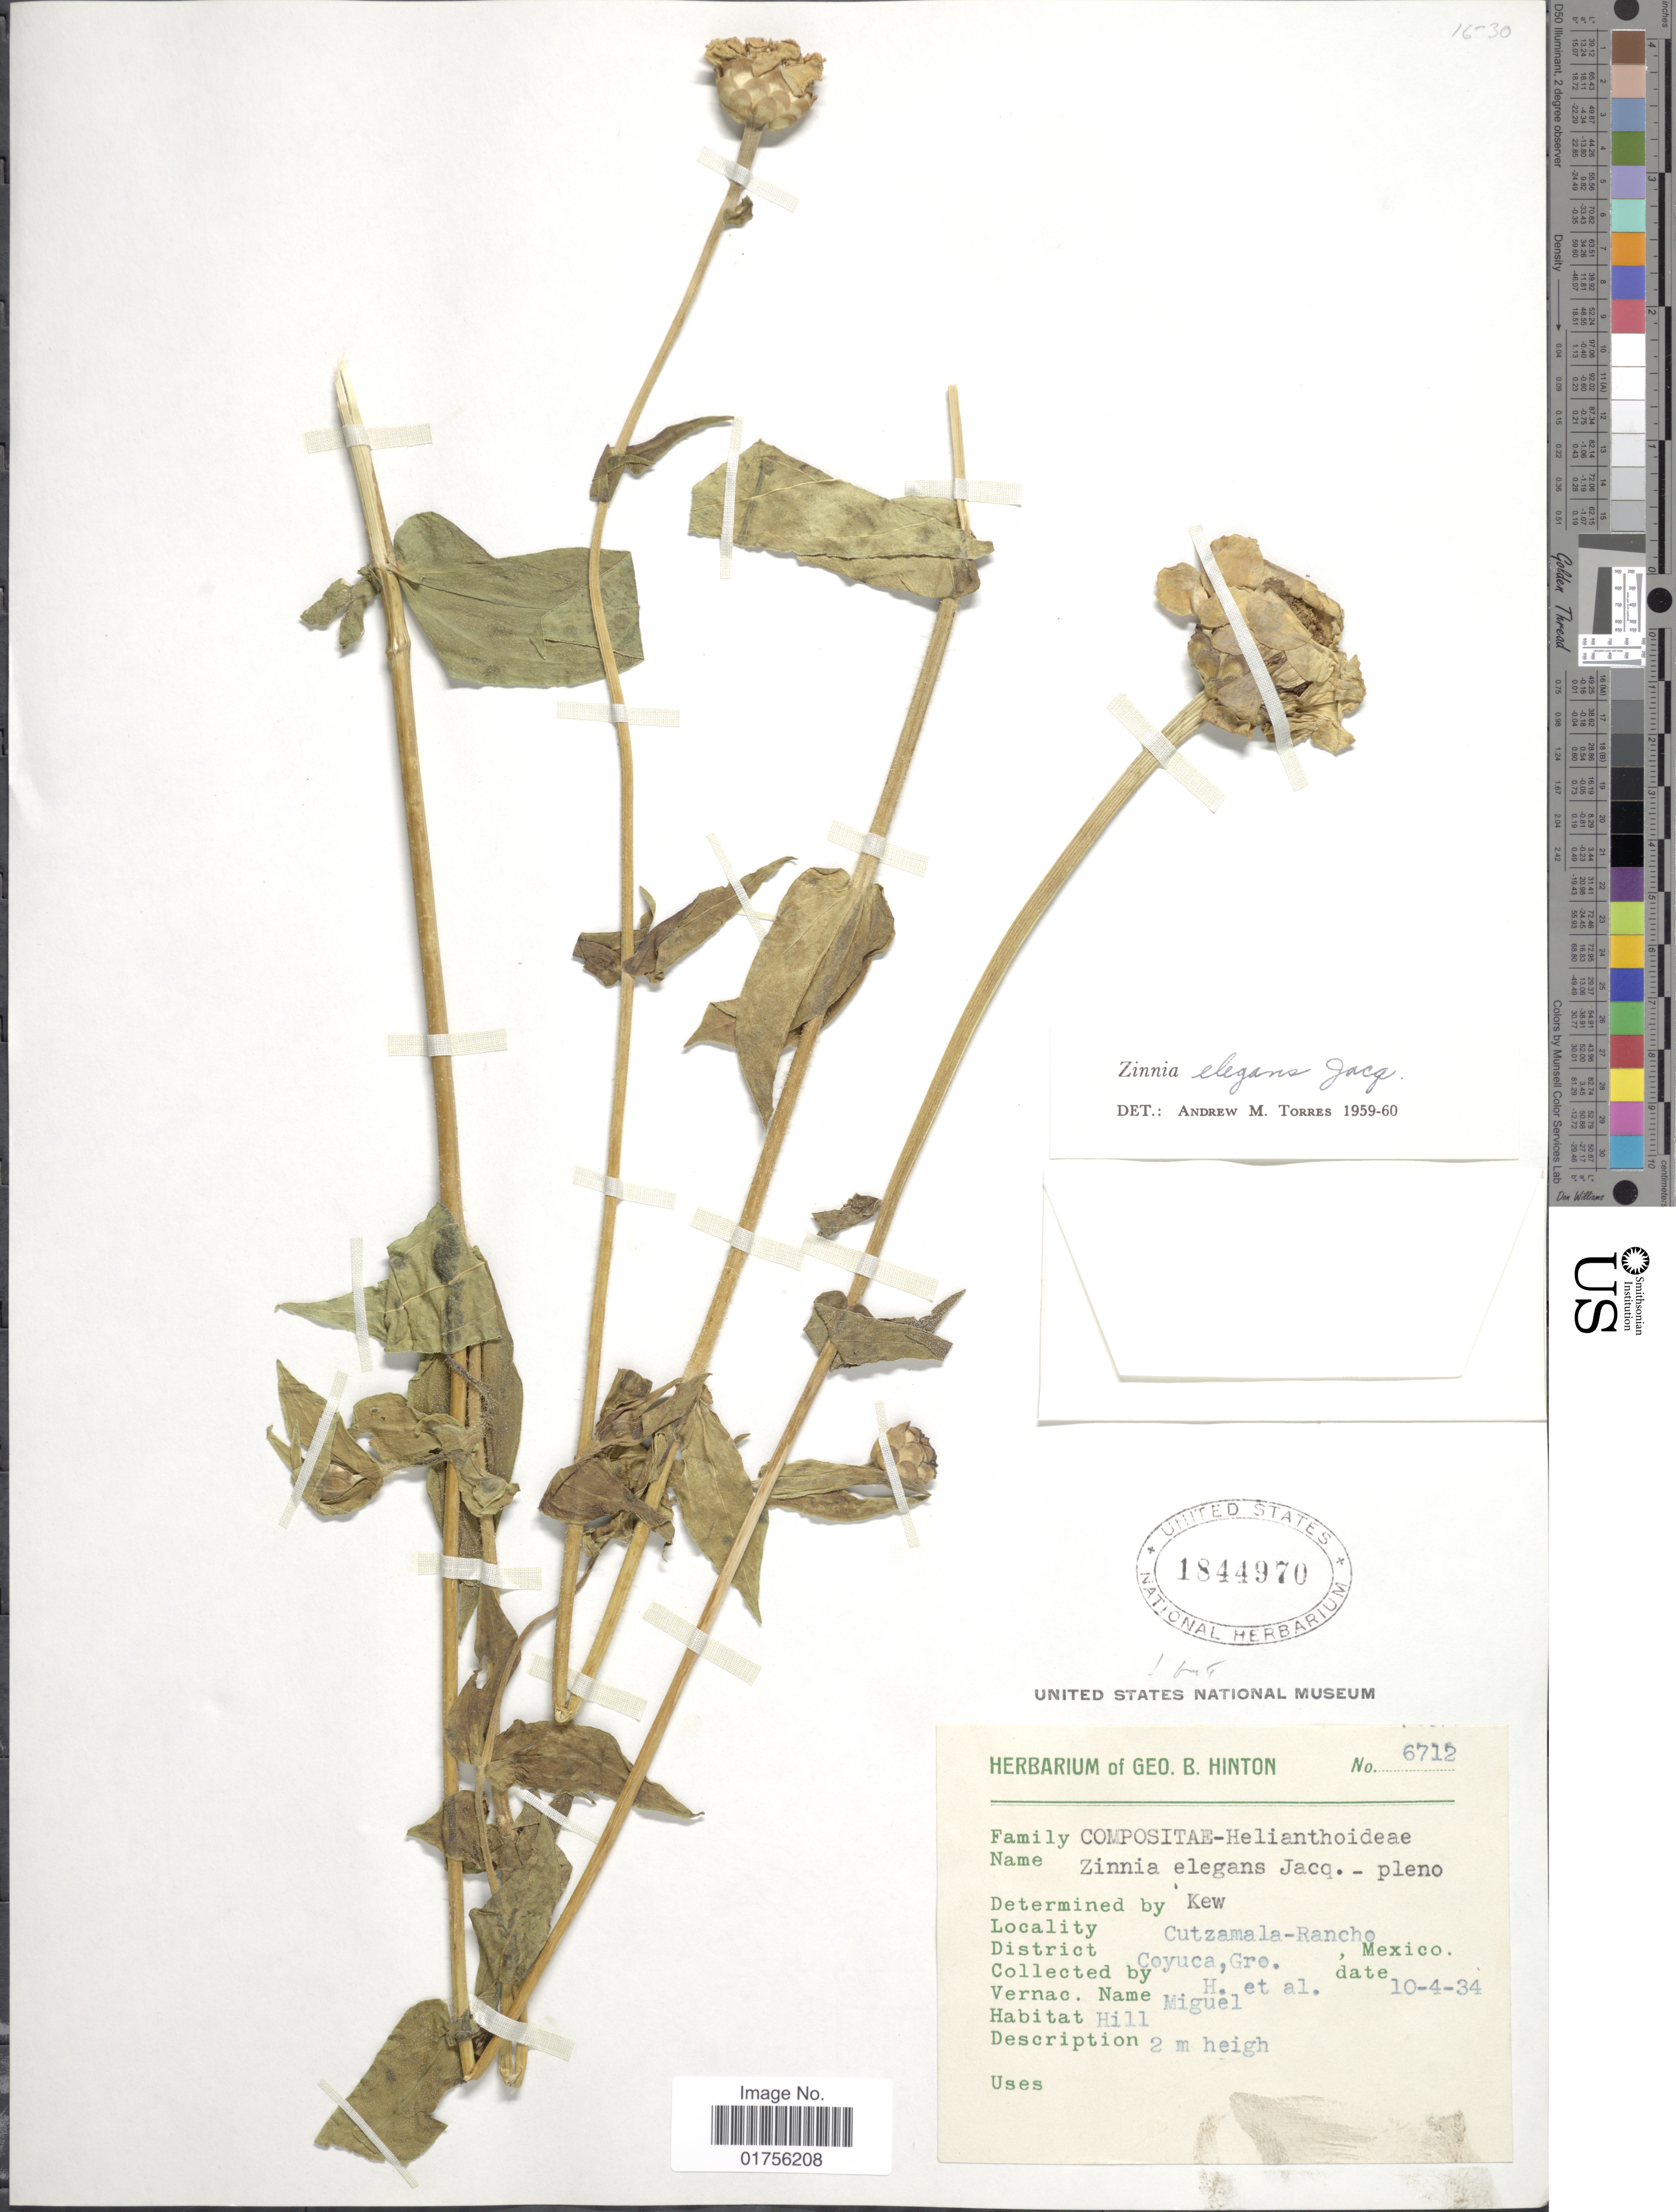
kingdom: Plantae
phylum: Tracheophyta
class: Magnoliopsida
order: Asterales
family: Asteraceae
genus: Zinnia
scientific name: Zinnia elegans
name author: Jacq.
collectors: G. B. Hinton & et al.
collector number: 6712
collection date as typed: Transcribed d/m/y: 4/10/34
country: Mexico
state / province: Guerrero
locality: Cutzamala-Rancho, Coyuca, Gro., Mexico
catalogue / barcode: US 1844970